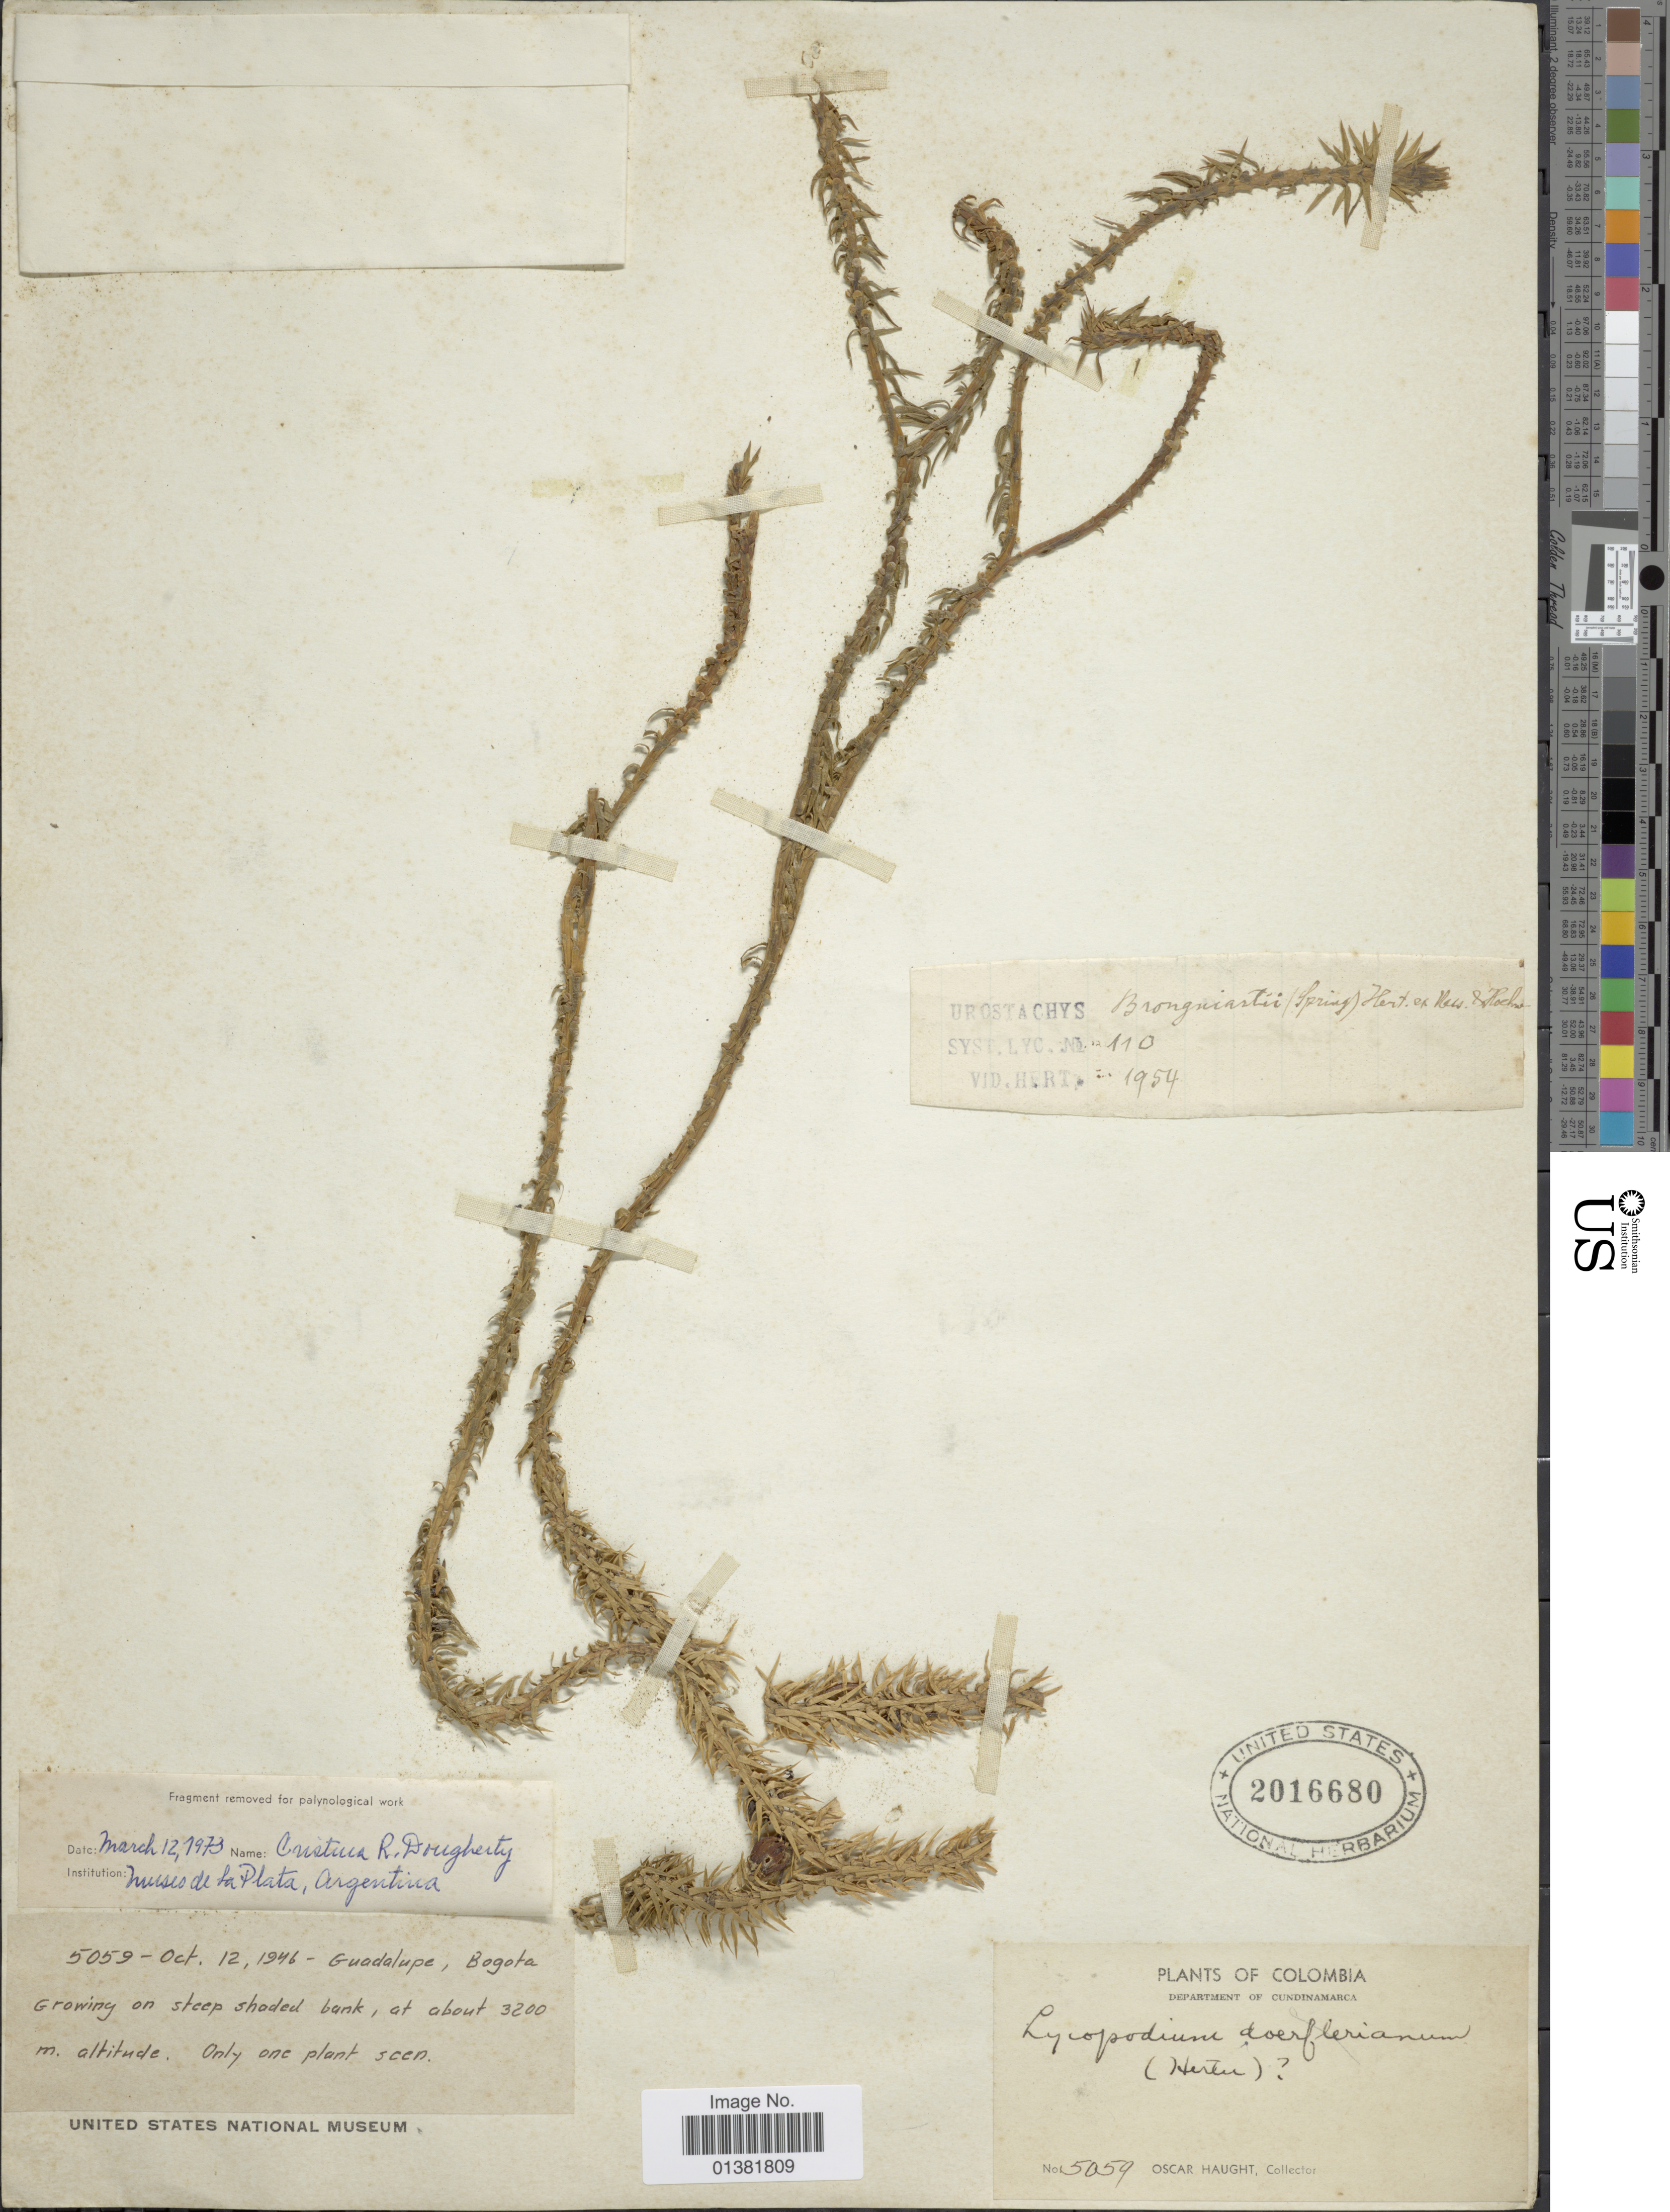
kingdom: Plantae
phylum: Tracheophyta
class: Lycopodiopsida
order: Lycopodiales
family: Lycopodiaceae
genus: Phlegmariurus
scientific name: Phlegmariurus brongniartii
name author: (Spring) B. Øllg.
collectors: O. L. Haught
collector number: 5059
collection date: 1946-10-12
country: Colombia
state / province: Cundinamarca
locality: Guadalupe, Bogota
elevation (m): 3200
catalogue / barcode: US 2016680